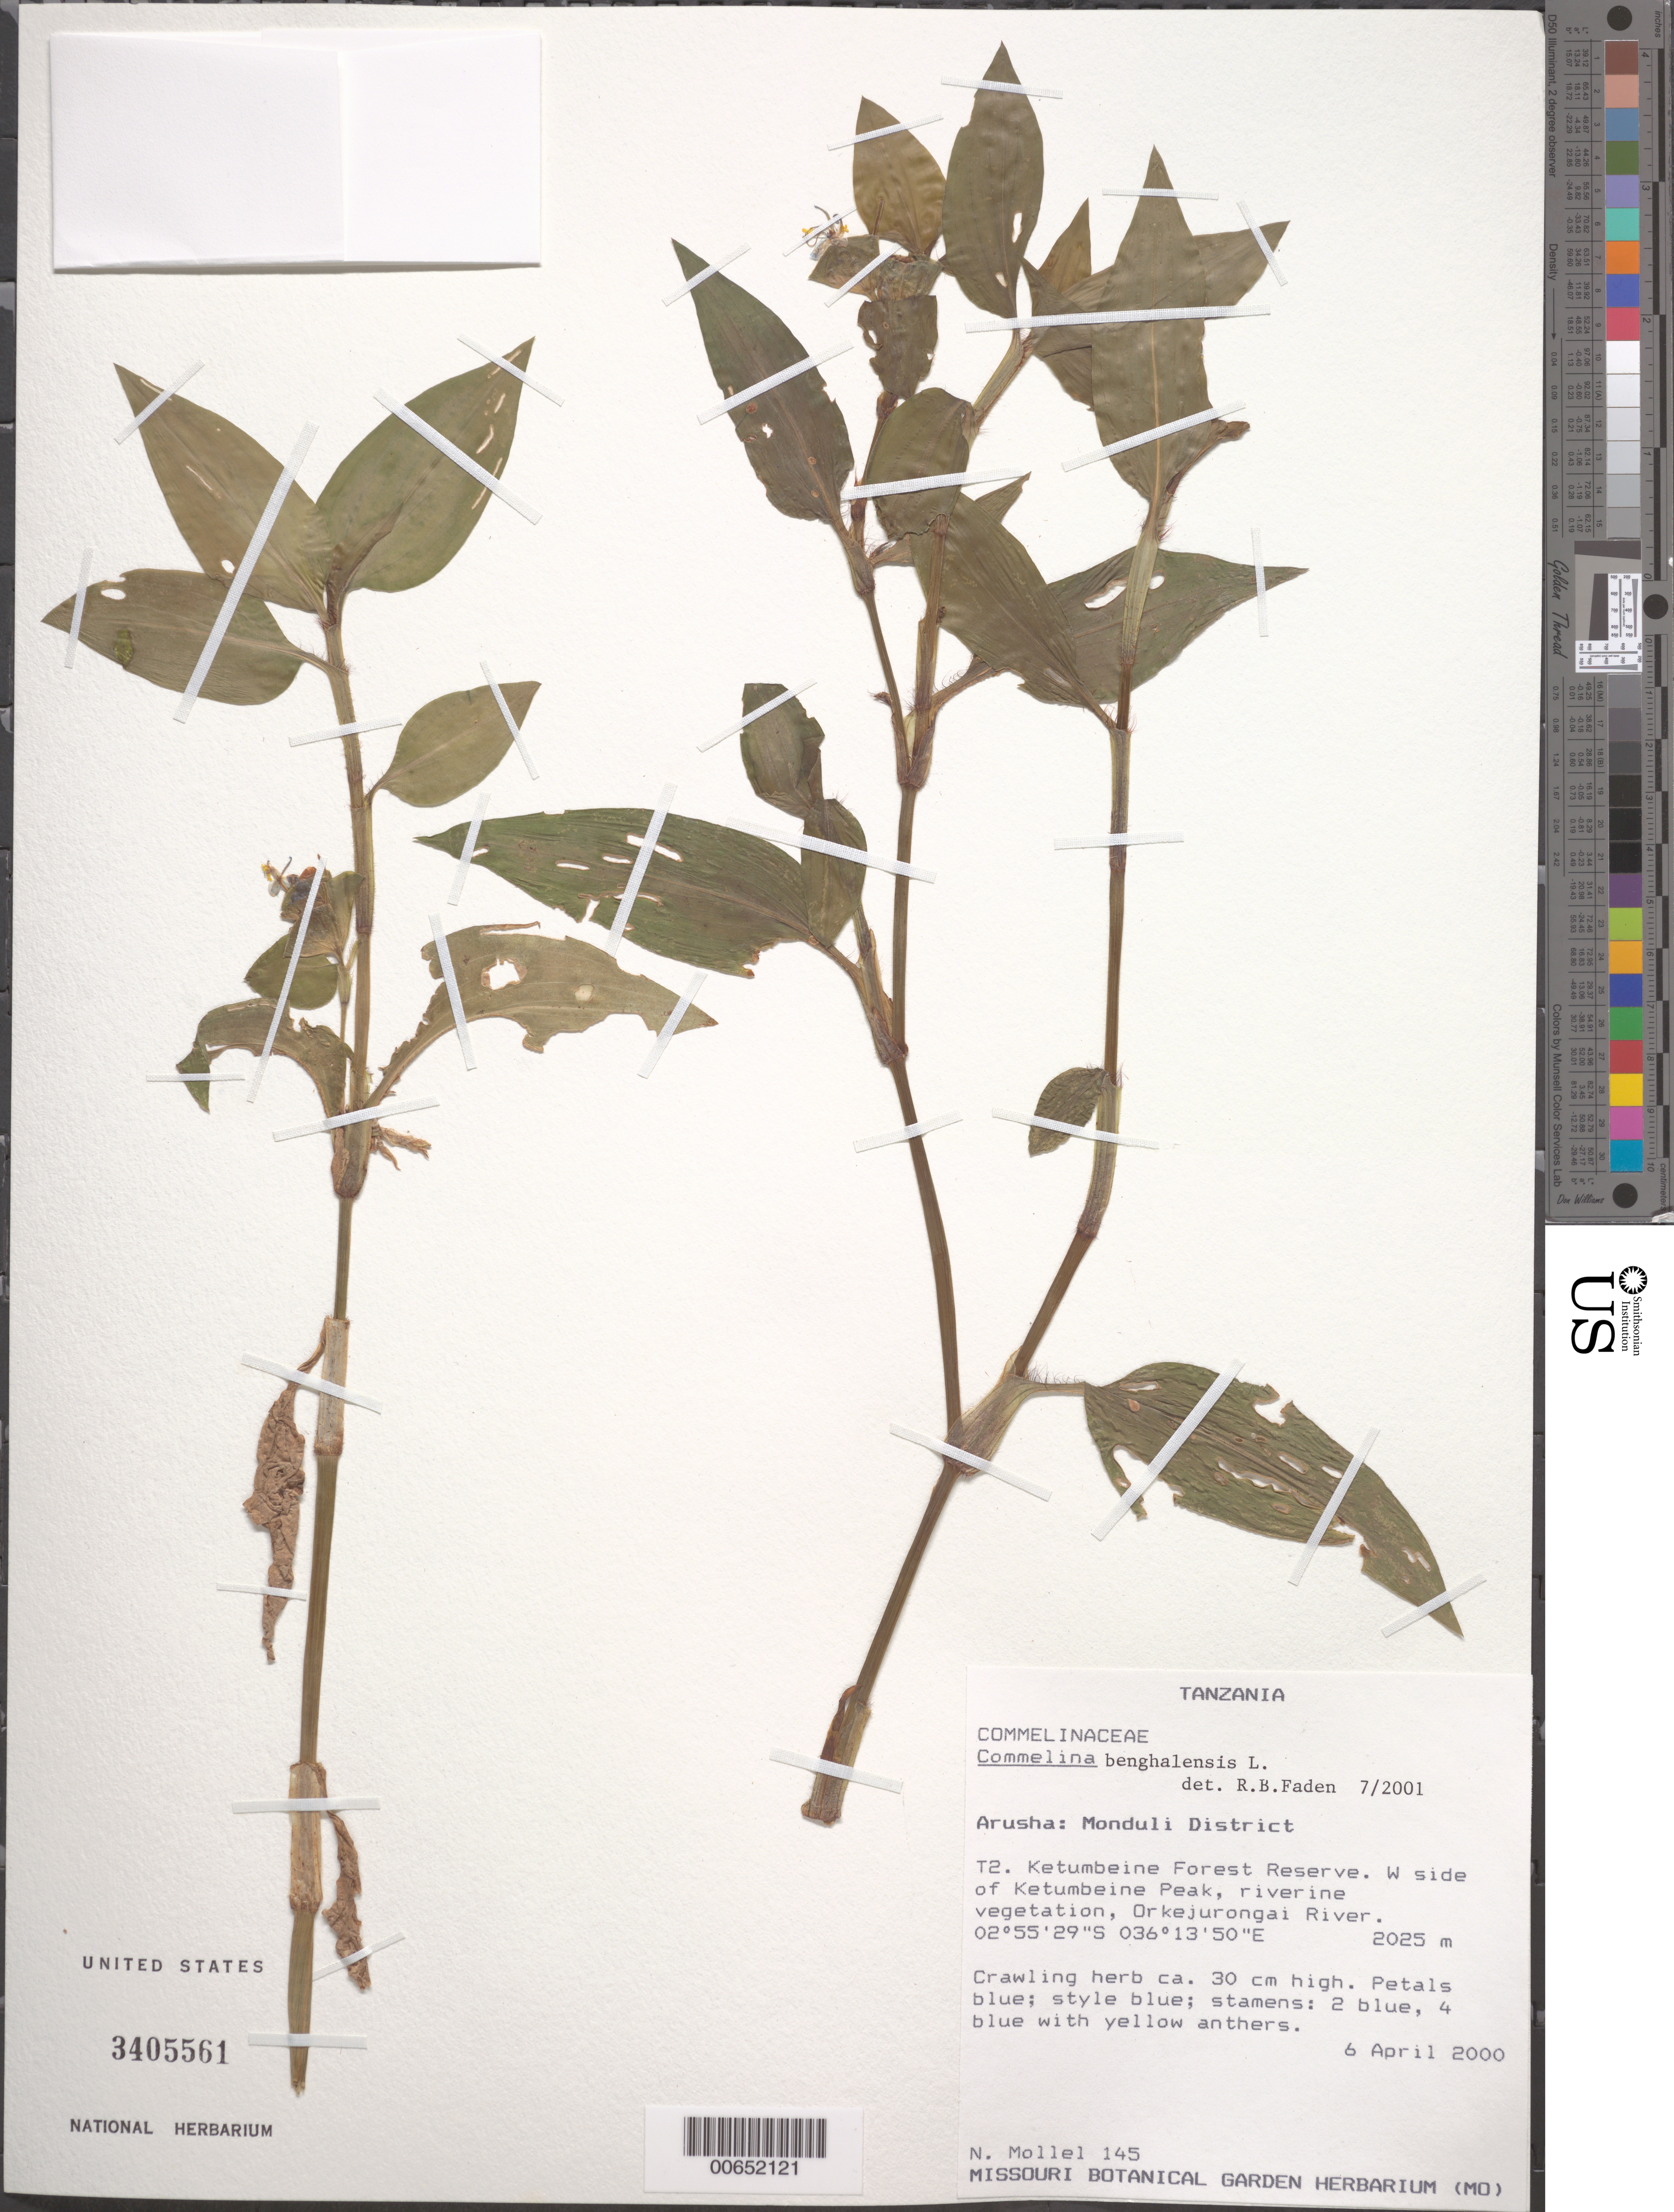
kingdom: Plantae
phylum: Tracheophyta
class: Liliopsida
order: Commelinales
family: Commelinaceae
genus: Commelina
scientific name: Commelina benghalensis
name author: L.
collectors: N. Mollel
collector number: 145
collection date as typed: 06 04 2000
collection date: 2000-04-06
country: Tanzania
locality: Arusha, monduli dist., t2 ketumbeine forest reserve, e side of ketumbeine peak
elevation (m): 2025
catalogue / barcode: US 3405561